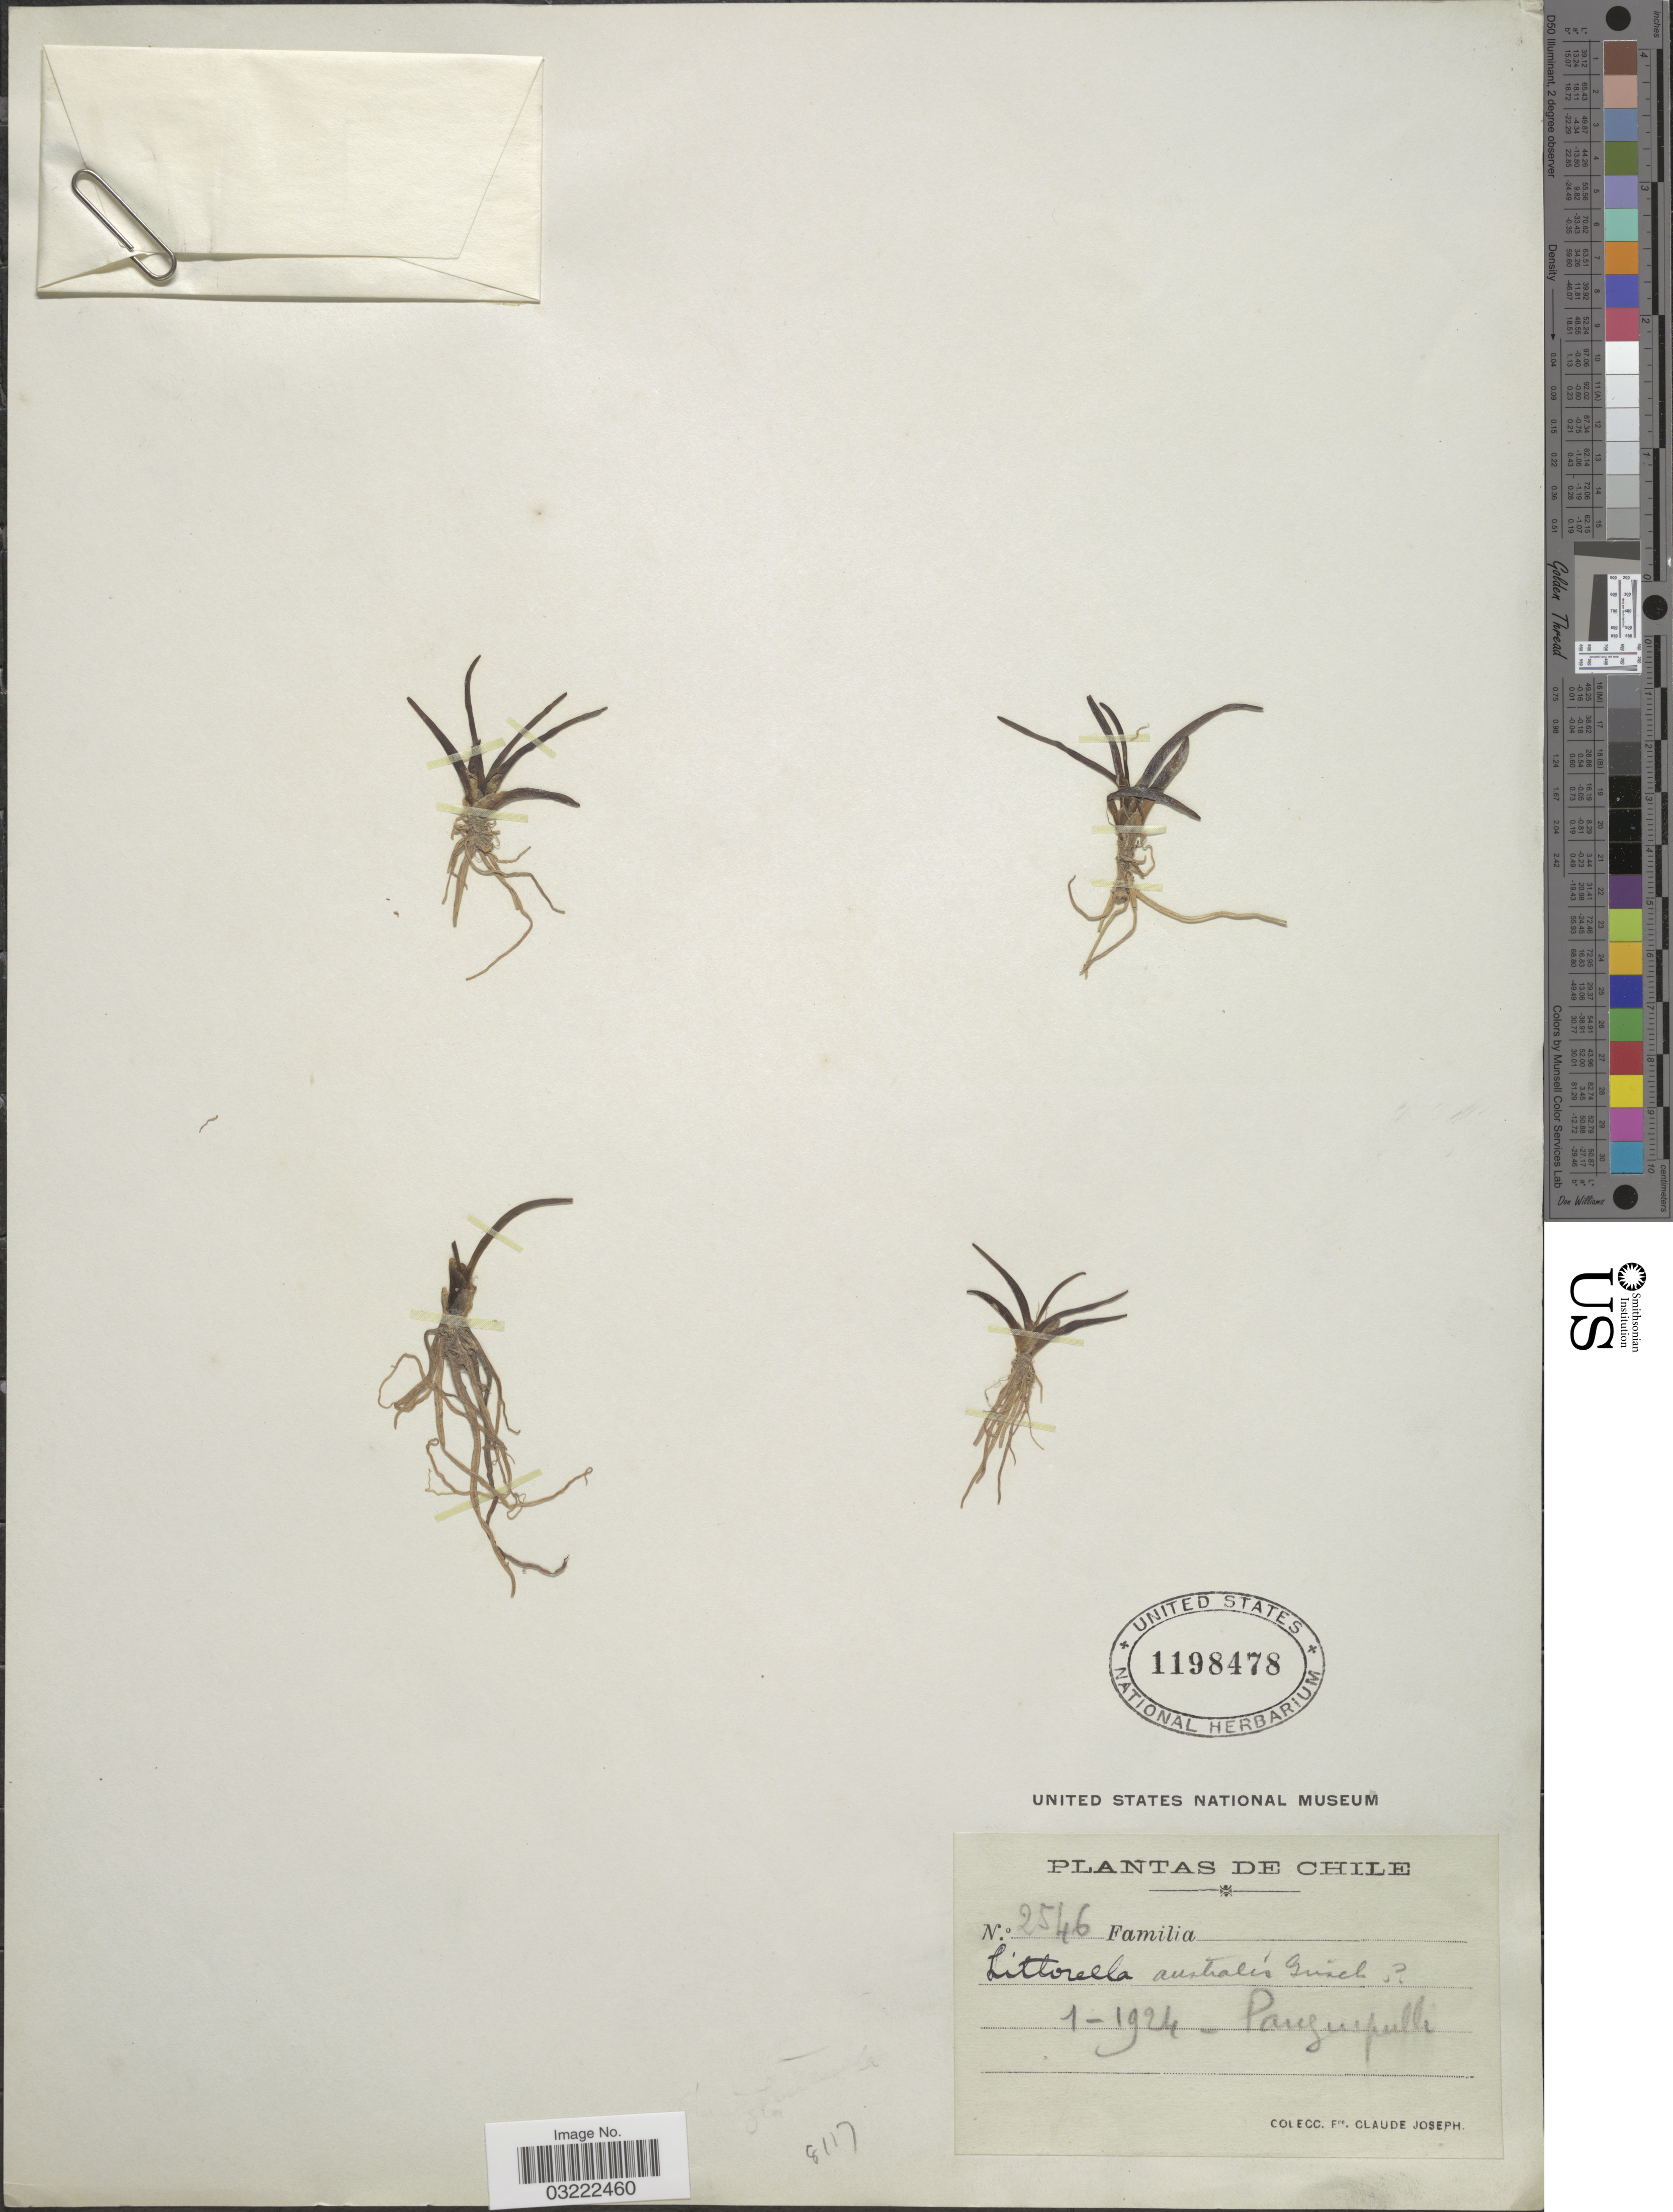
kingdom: Plantae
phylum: Tracheophyta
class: Magnoliopsida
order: Lamiales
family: Plantaginaceae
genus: Littorella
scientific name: Littorella australis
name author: Griseb. ex Benth. & Hook. f.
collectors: Bro. Claude-Joseph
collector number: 2546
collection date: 1924-01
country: Chile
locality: Panguipulli.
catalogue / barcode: US 1198478